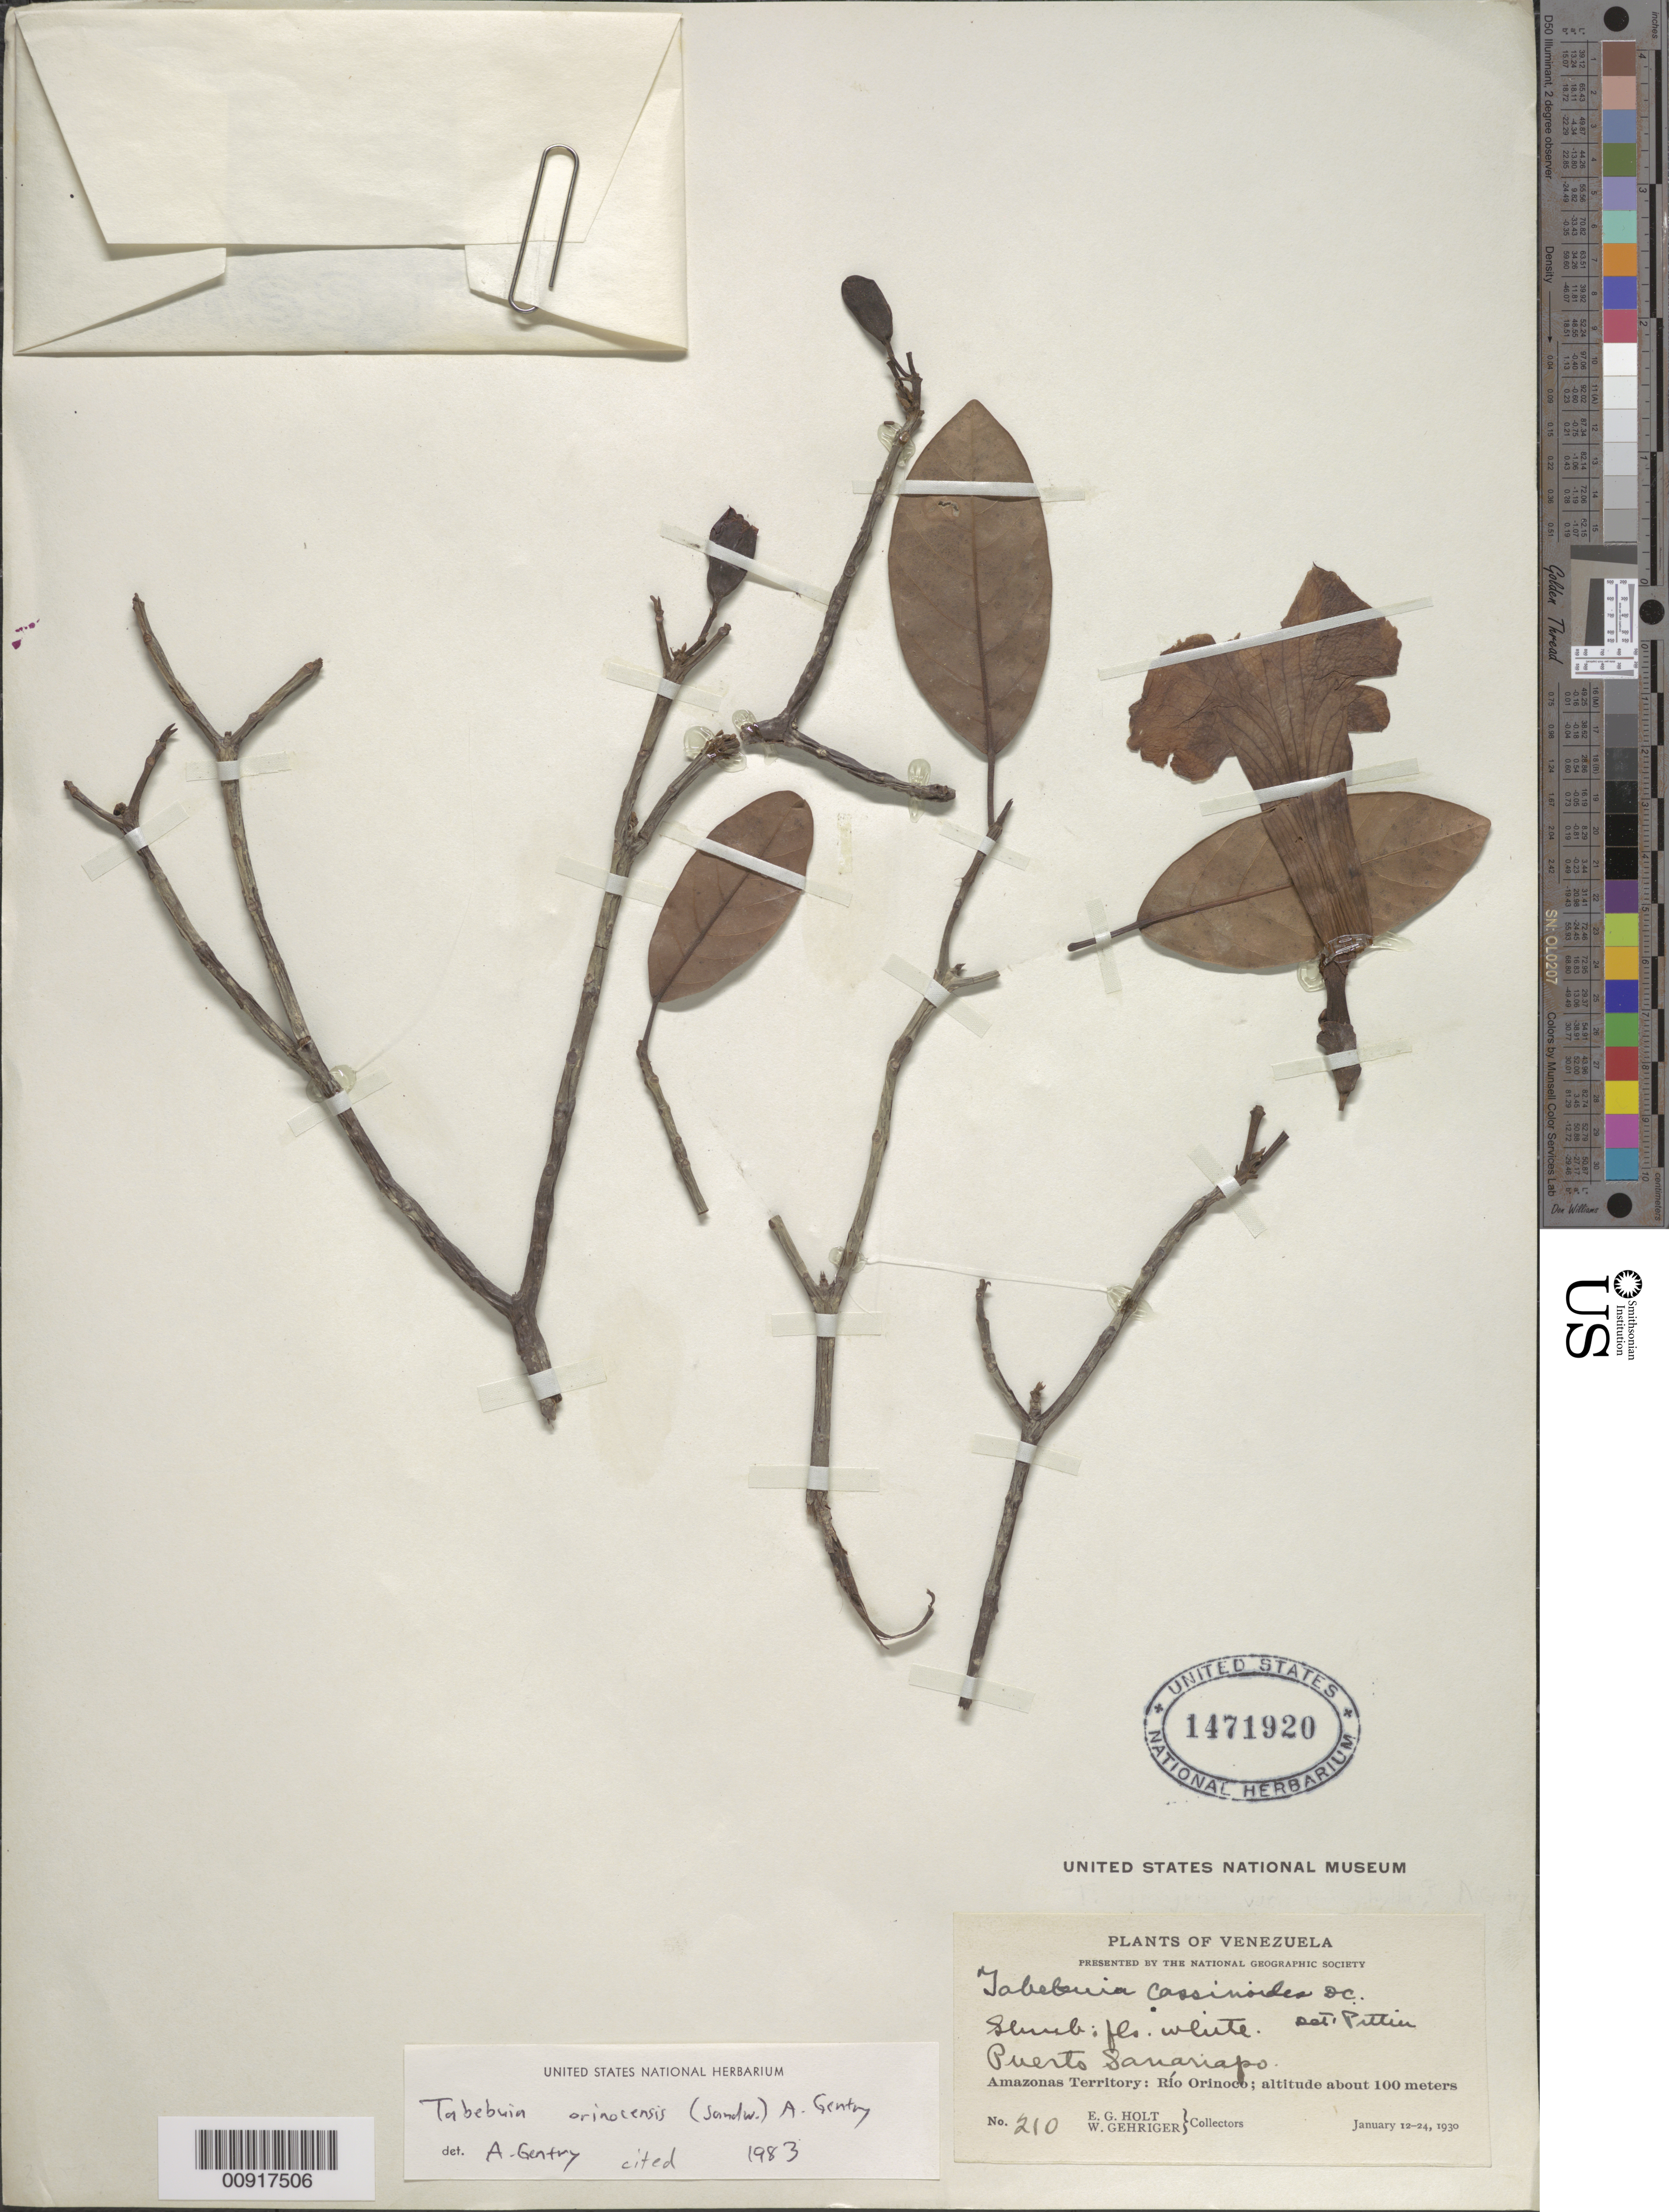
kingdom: Plantae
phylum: Tracheophyta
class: Magnoliopsida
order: Lamiales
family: Bignoniaceae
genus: Tabebuia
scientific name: Tabebuia orinocensis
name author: (Sandwith) A.H. Gentry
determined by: Gentry, A. H.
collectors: E. Holt & W. Gehriger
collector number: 210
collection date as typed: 12-Jan-30 to 24-Jan-30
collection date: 1930-01-12/1930-01-24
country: Venezuela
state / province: Amazonas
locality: Río Orinoco, Puerto Sanariapo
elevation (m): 100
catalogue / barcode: US 1471920